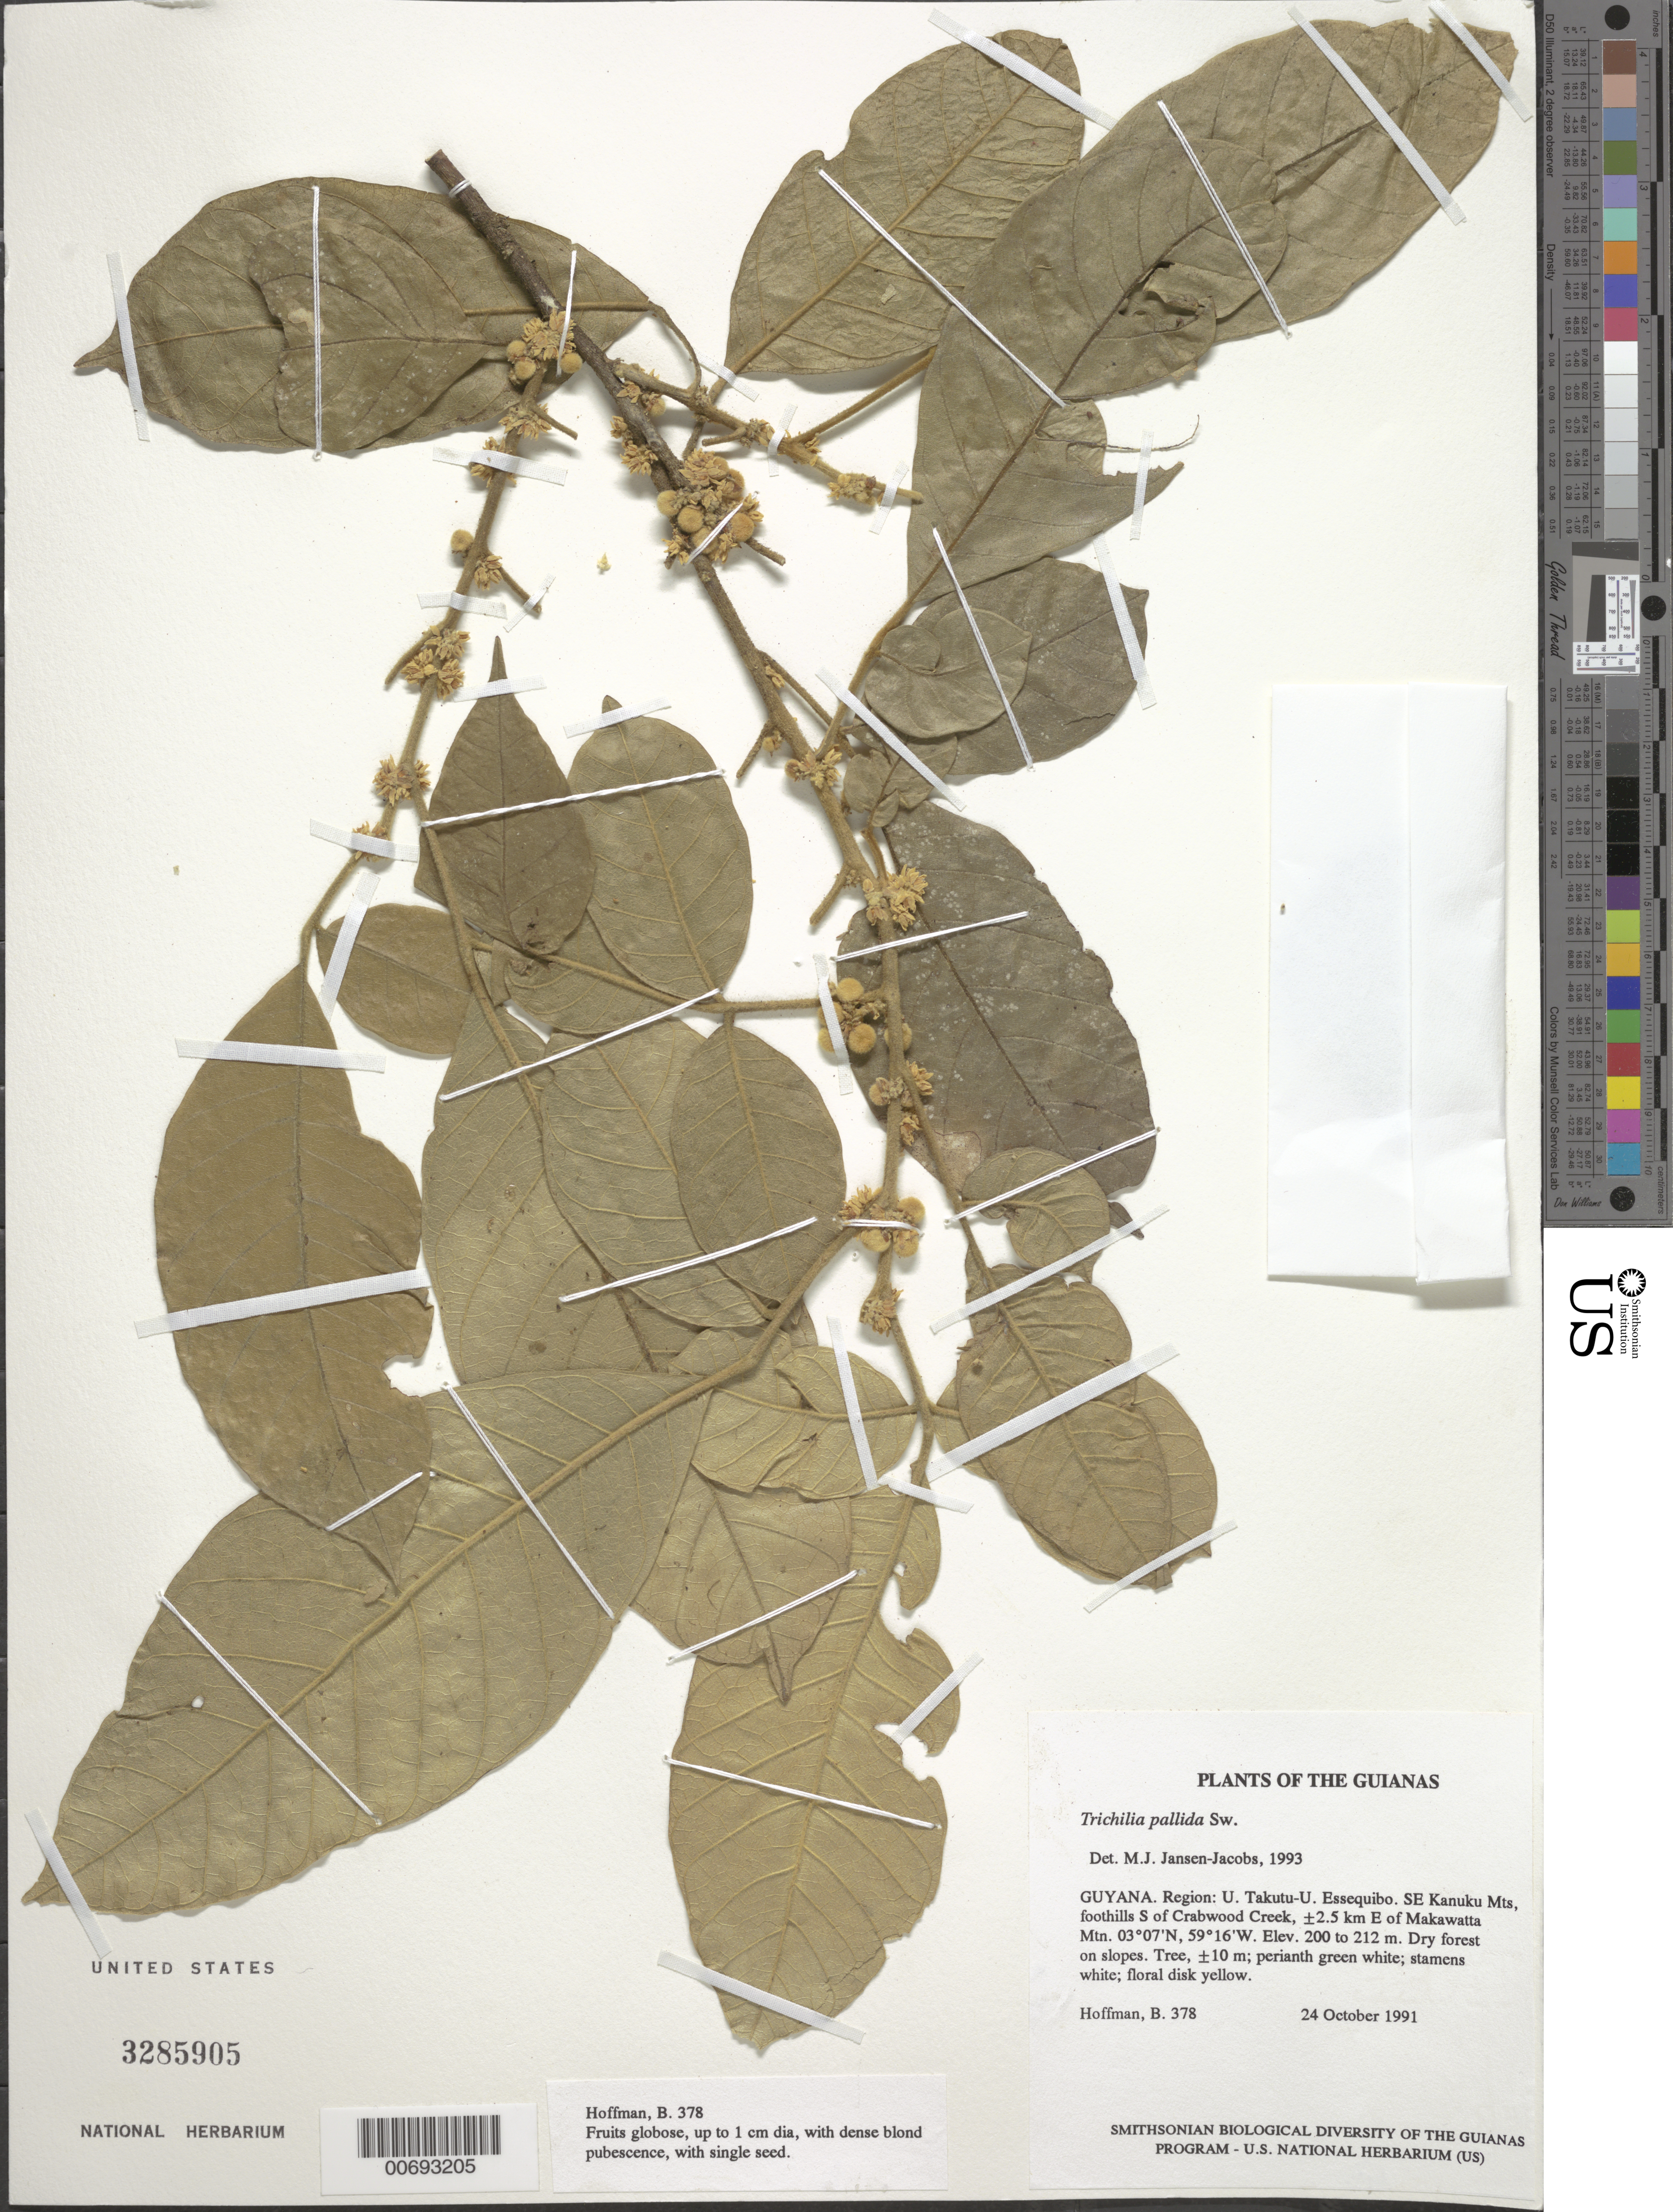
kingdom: Plantae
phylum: Tracheophyta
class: Magnoliopsida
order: Sapindales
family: Meliaceae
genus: Trichilia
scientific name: Trichilia pallida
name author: Sw.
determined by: Jansen-Jacobs, M. J., (U), Nationaal Herbarium Nederland, Utrecht University branch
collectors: B. Hoffman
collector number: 378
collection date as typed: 24 October 1991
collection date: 1991-10-24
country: Guyana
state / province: U. Takutu-U. Essequibo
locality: SE Kanuku Mts, foothills S of Crabwood Creek, ±2.5 km E of Makawatta Mtn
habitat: Dry forest on slopes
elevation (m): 200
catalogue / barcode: US 3285905